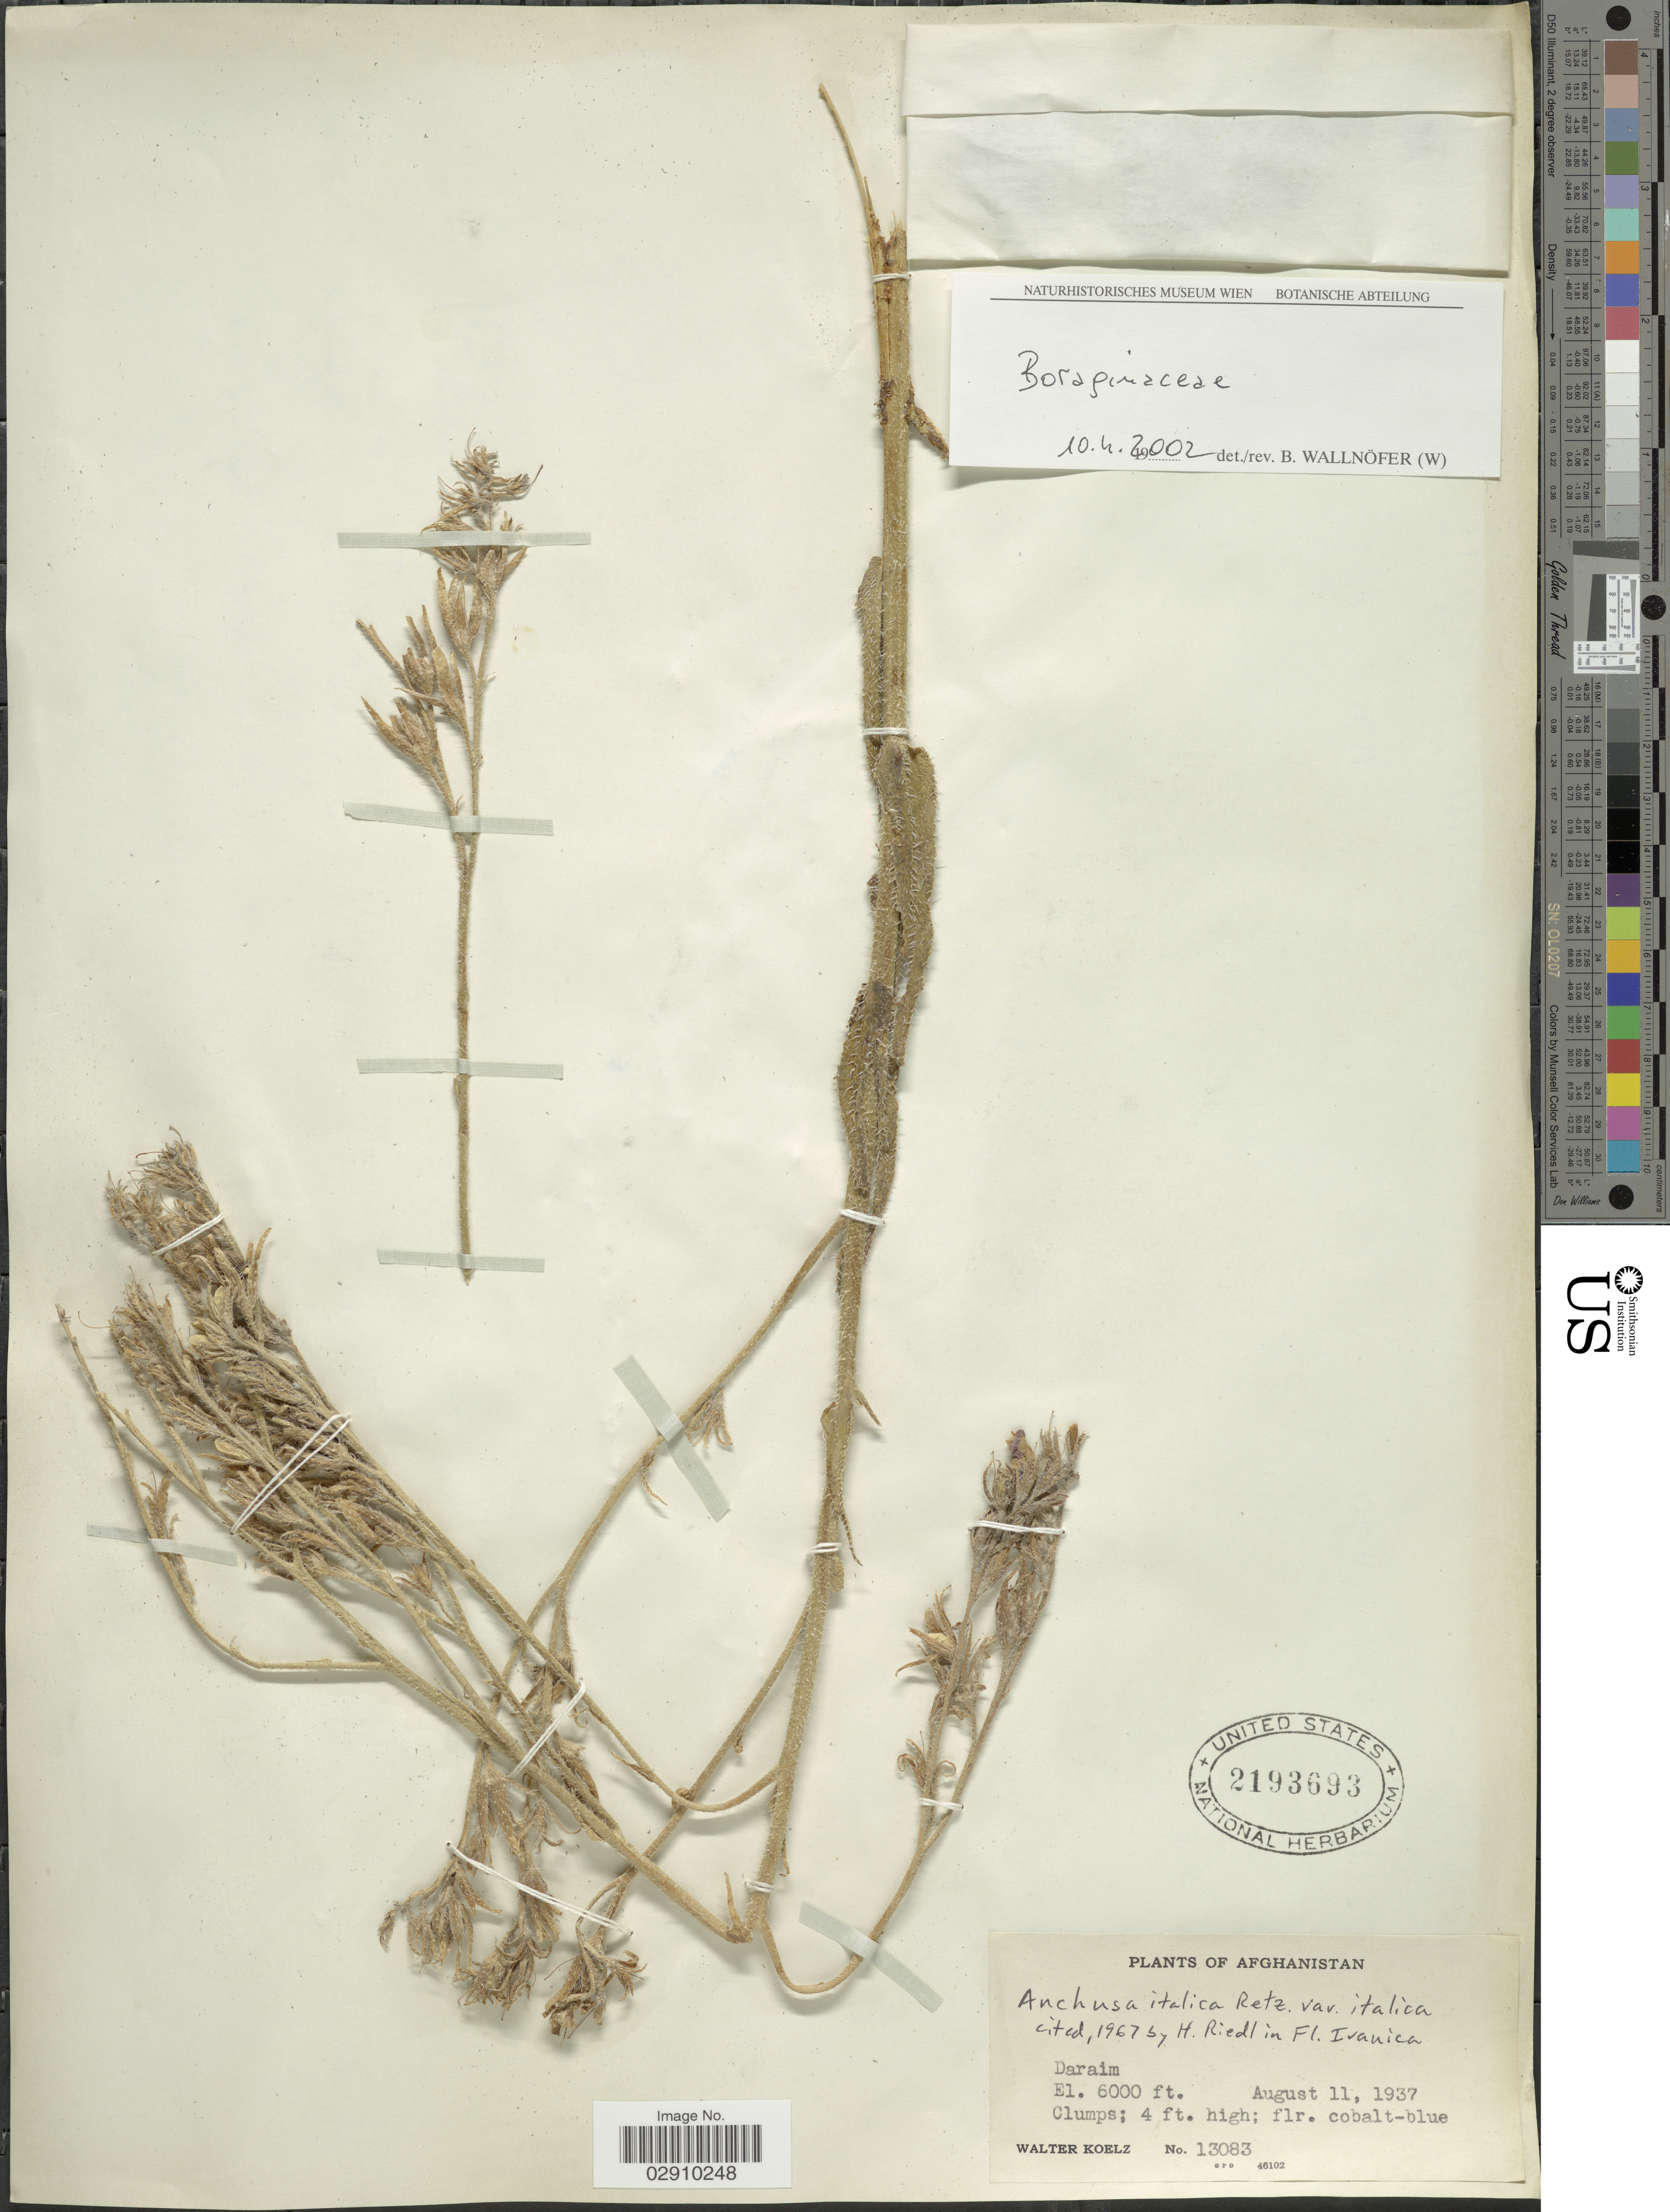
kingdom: Plantae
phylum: Tracheophyta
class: Magnoliopsida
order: Boraginales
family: Boraginaceae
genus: Anchusa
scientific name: Anchusa italica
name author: Retz.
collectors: W. N. Koelz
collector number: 13083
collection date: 1937-08-11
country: Afghanistan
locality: Daraim.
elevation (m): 1829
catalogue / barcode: US 2193693